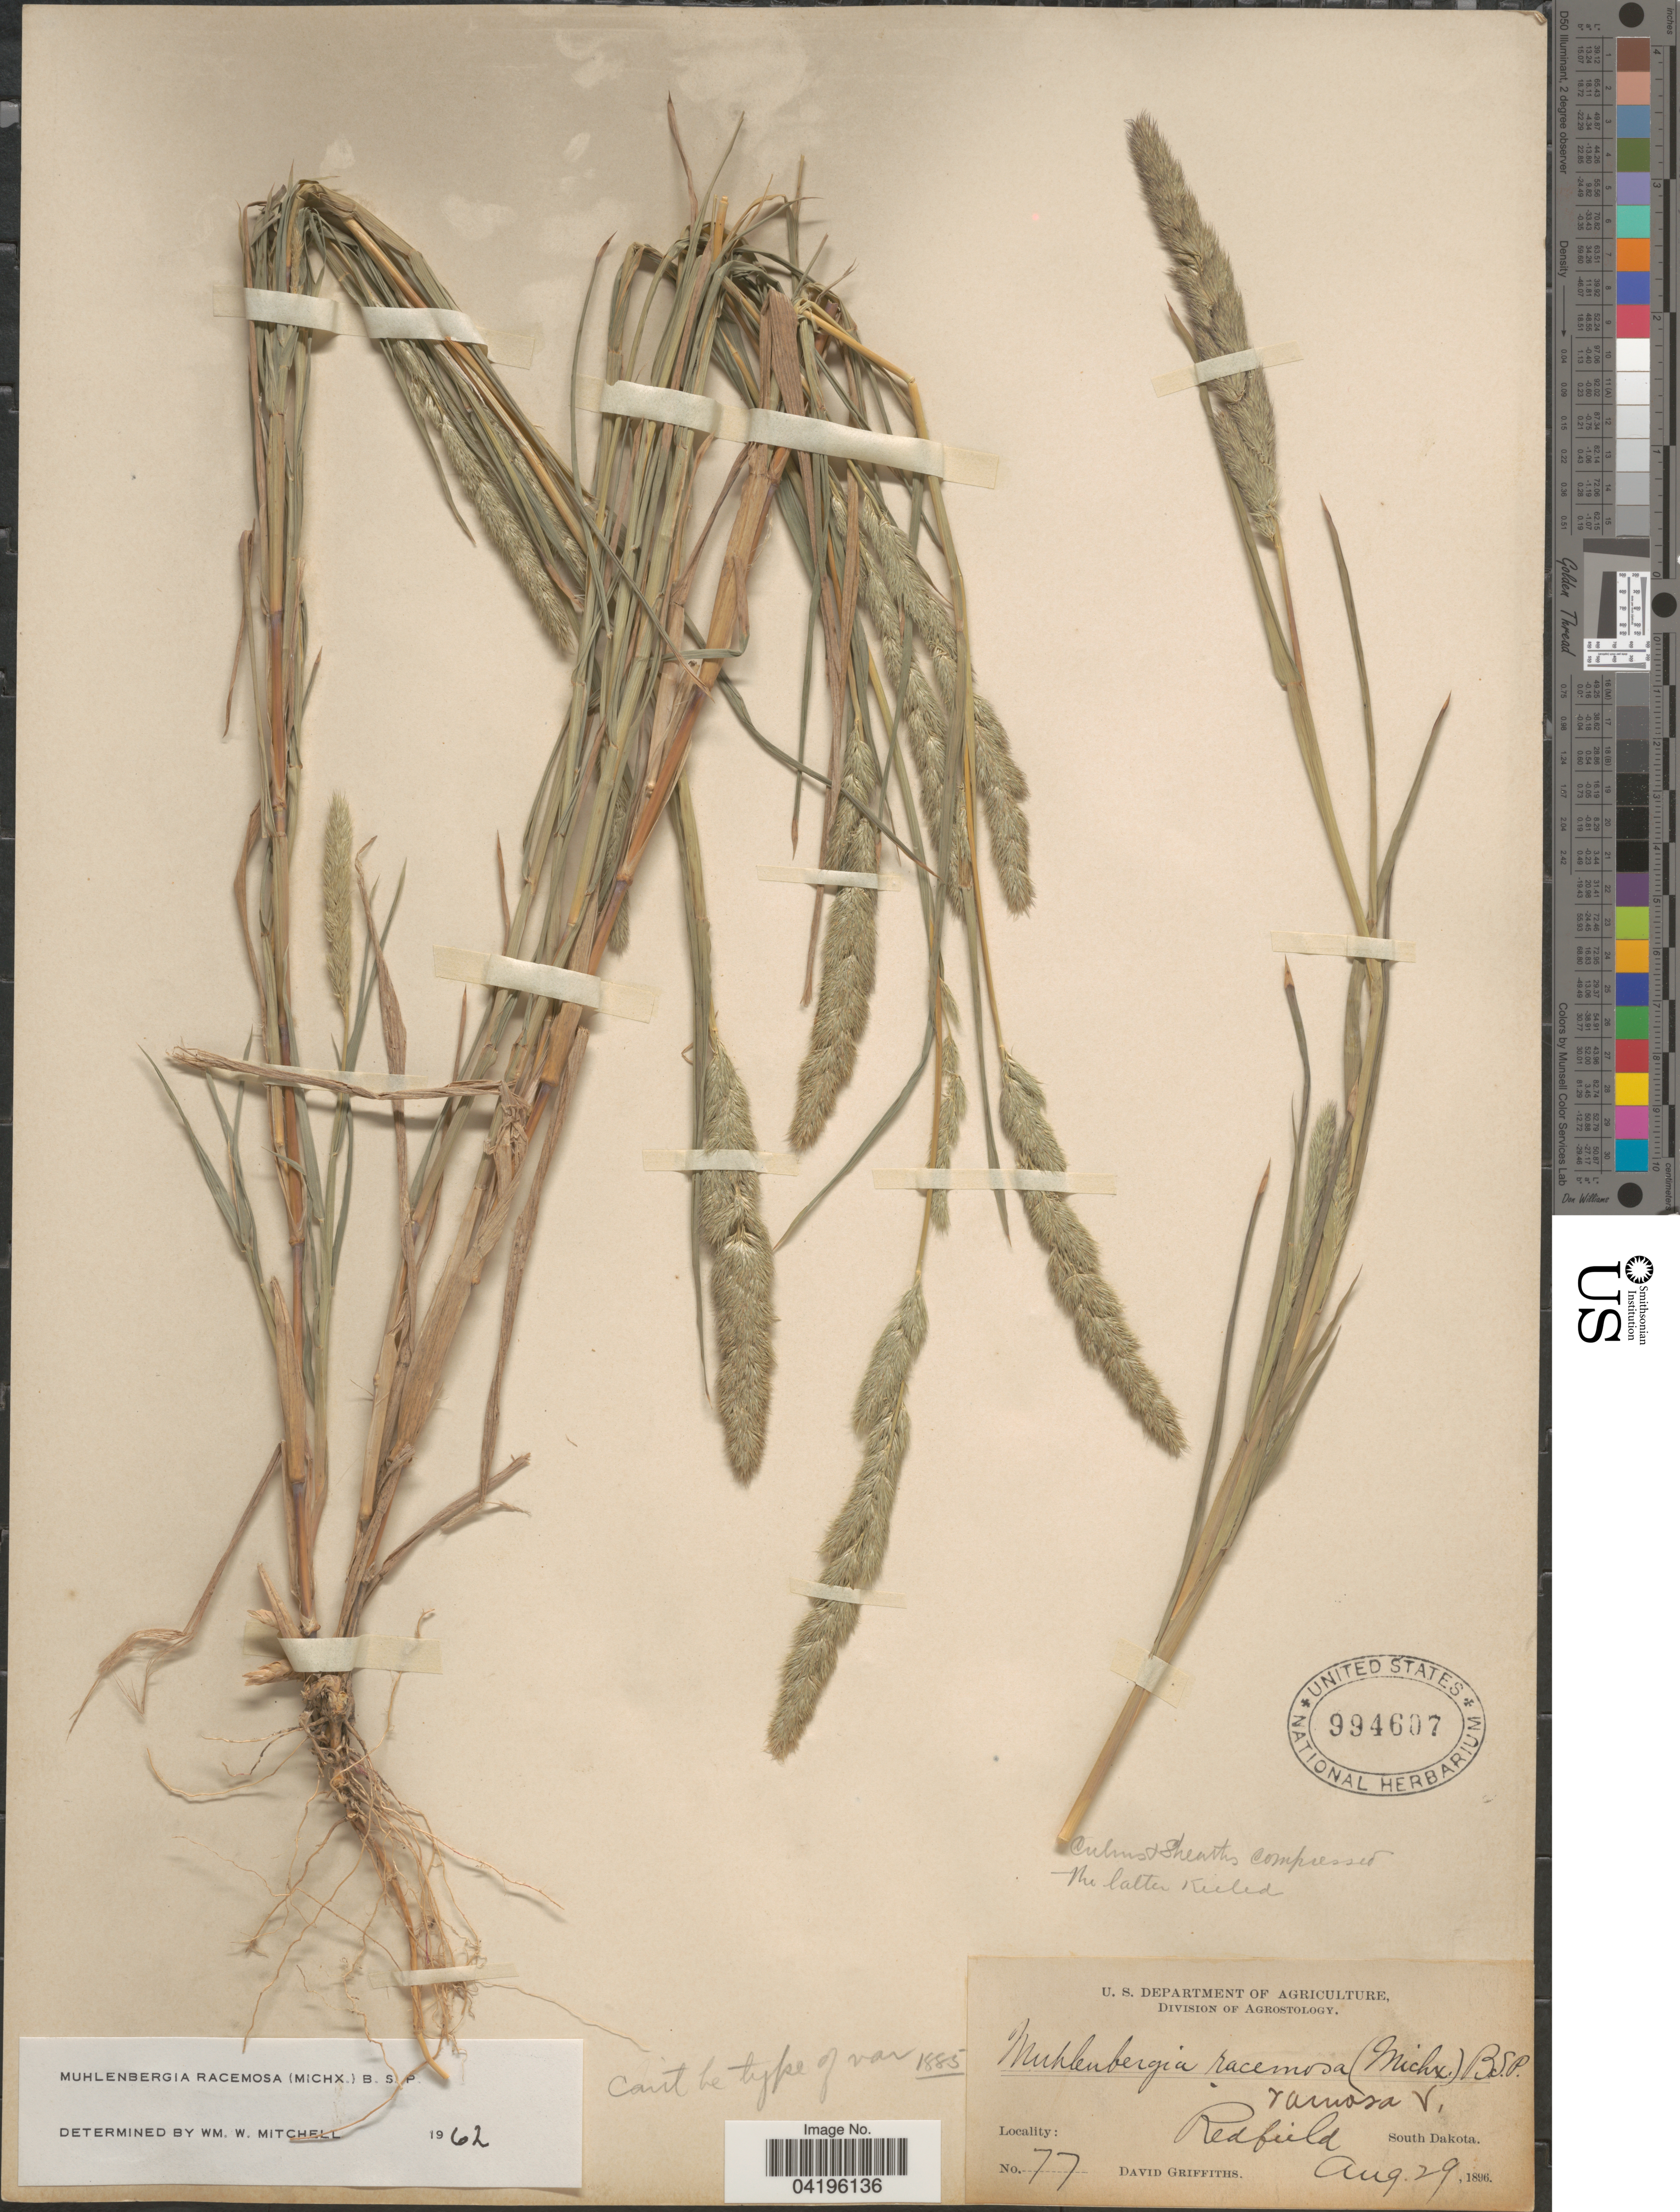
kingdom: Plantae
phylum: Tracheophyta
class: Liliopsida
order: Poales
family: Poaceae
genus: Muhlenbergia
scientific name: Muhlenbergia racemosa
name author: (Michx.) Britton et al.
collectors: D. Griffiths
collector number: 77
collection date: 1896-08-29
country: United States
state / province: South Dakota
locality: Redfield.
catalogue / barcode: US 994607